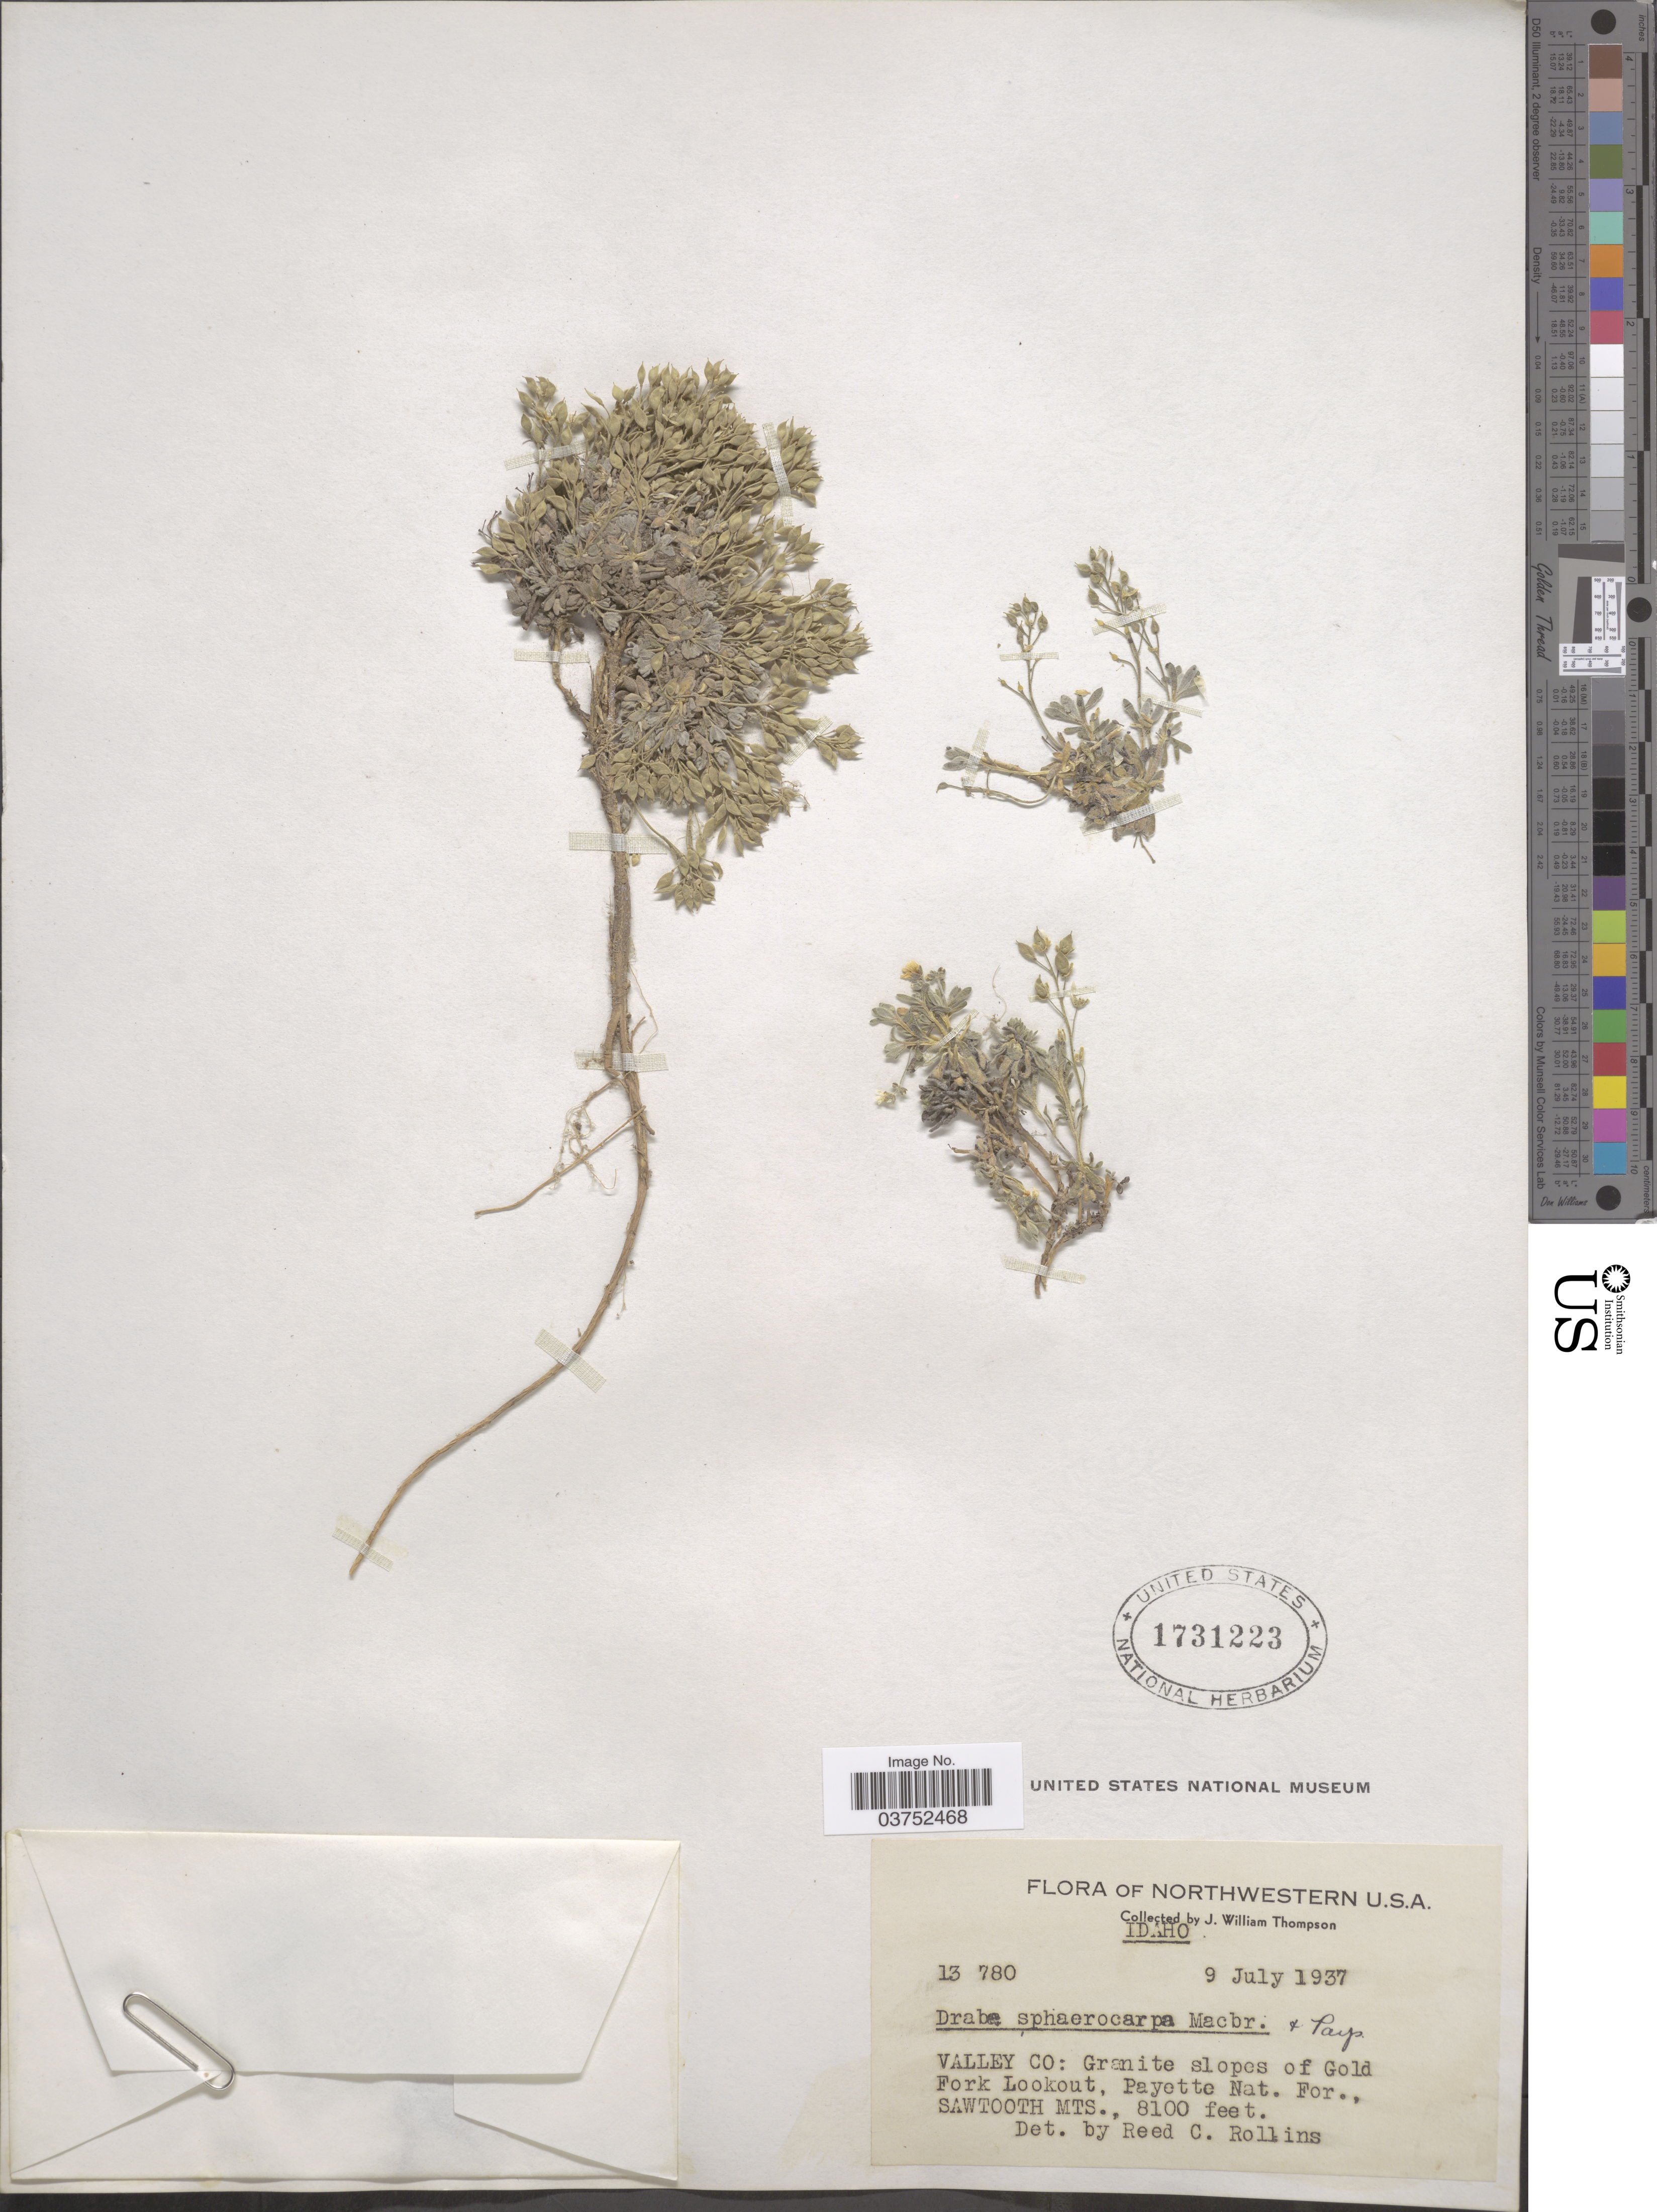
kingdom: Plantae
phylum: Tracheophyta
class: Magnoliopsida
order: Brassicales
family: Brassicaceae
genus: Draba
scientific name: Draba sphaerocarpa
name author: J.F. Macbr. & Payson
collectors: J. W. Thompson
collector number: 13780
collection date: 1937-07-09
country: United States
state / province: Idaho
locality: Northwestern U.S.A. Valley Co: Granite slopes of Gold Fork Lookout, Payette Nat. For., Sawtooth Mts.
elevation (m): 2469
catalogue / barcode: US 1731223